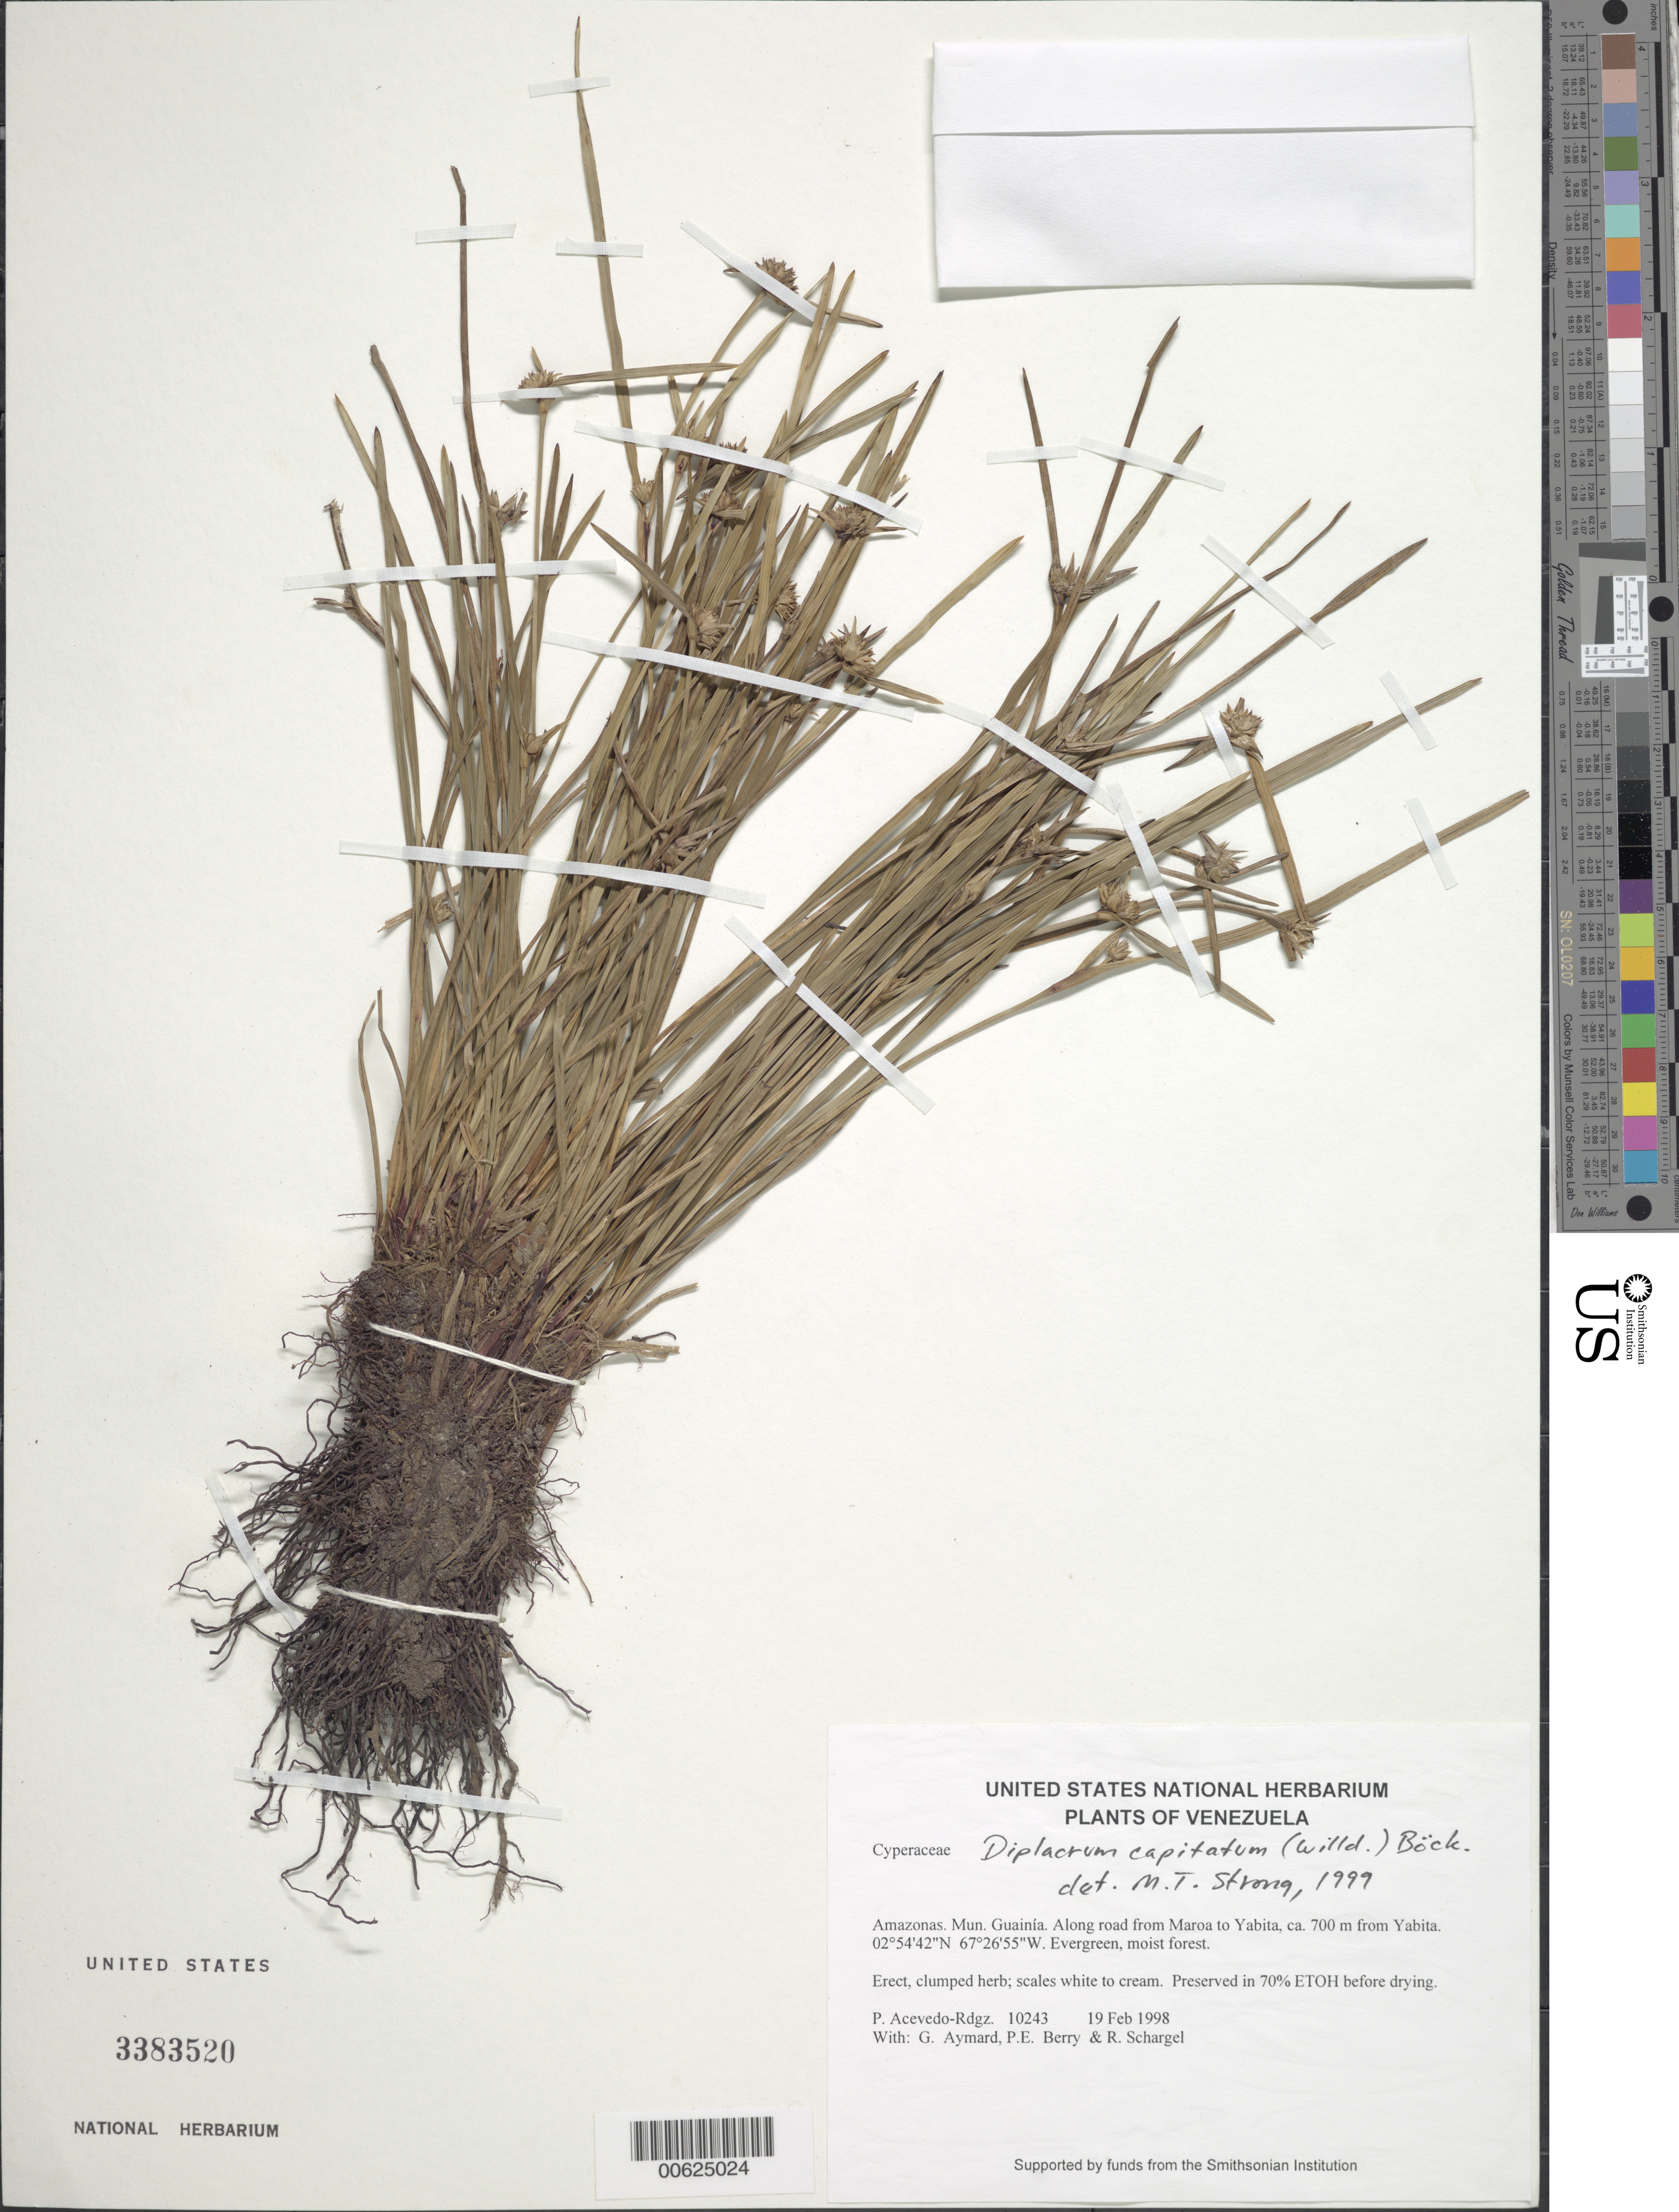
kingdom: Plantae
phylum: Tracheophyta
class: Liliopsida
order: Poales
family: Cyperaceae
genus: Diplacrum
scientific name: Diplacrum capitatum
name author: (Willd.) Boeckeler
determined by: Strong, M. T., (US), Smithsonian Institution - National Museum of Natural History (UNITED STATES)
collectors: P. Acevedo-Rodr., G. A. Aymard, P. E. Berry & R. Schargel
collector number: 10243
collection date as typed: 19 Feb 1998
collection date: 1998-02-19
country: Venezuela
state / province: Amazonas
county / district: Maroa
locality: Along road from Maroa to Yabita, ca. 700 m from Yabita.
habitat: Evergreen, moist forest.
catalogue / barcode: US 3383520